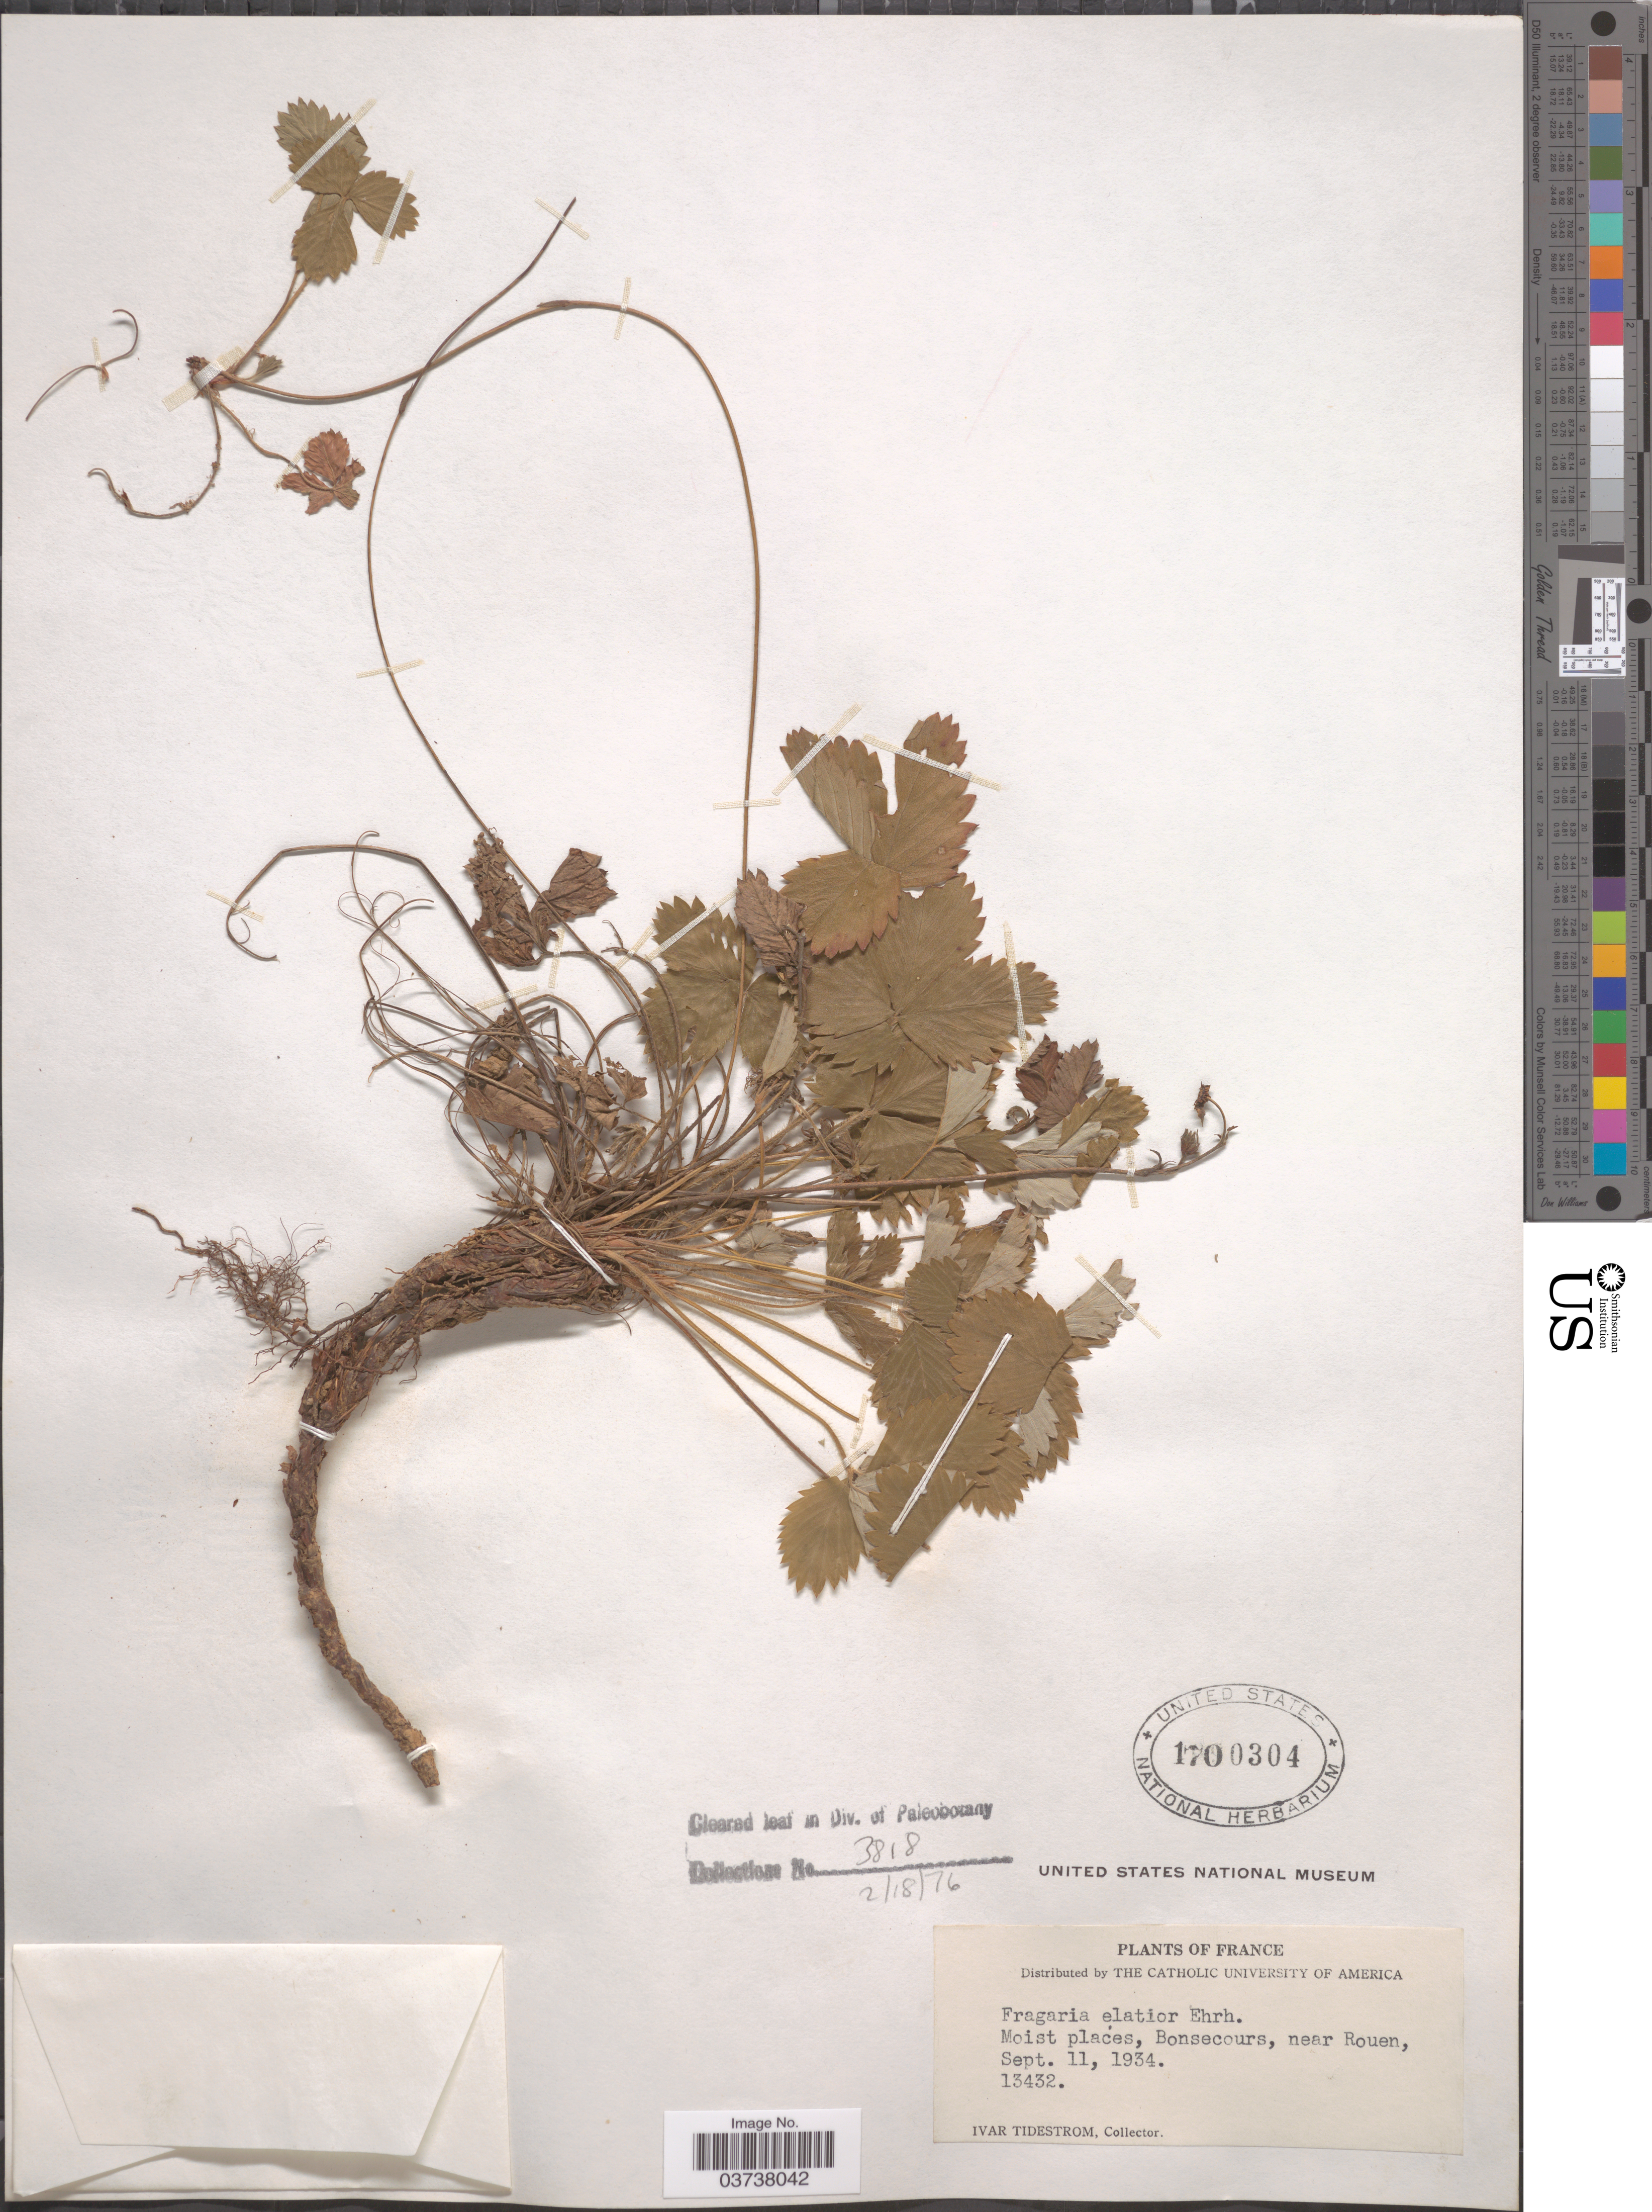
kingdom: Plantae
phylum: Tracheophyta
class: Magnoliopsida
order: Rosales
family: Rosaceae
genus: Fragaria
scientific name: Fragaria elatior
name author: Ehrh.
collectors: I. F. Tidestrom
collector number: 13432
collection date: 1934-09-11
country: France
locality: Bonsecours, near Rouen.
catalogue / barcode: US 1700304